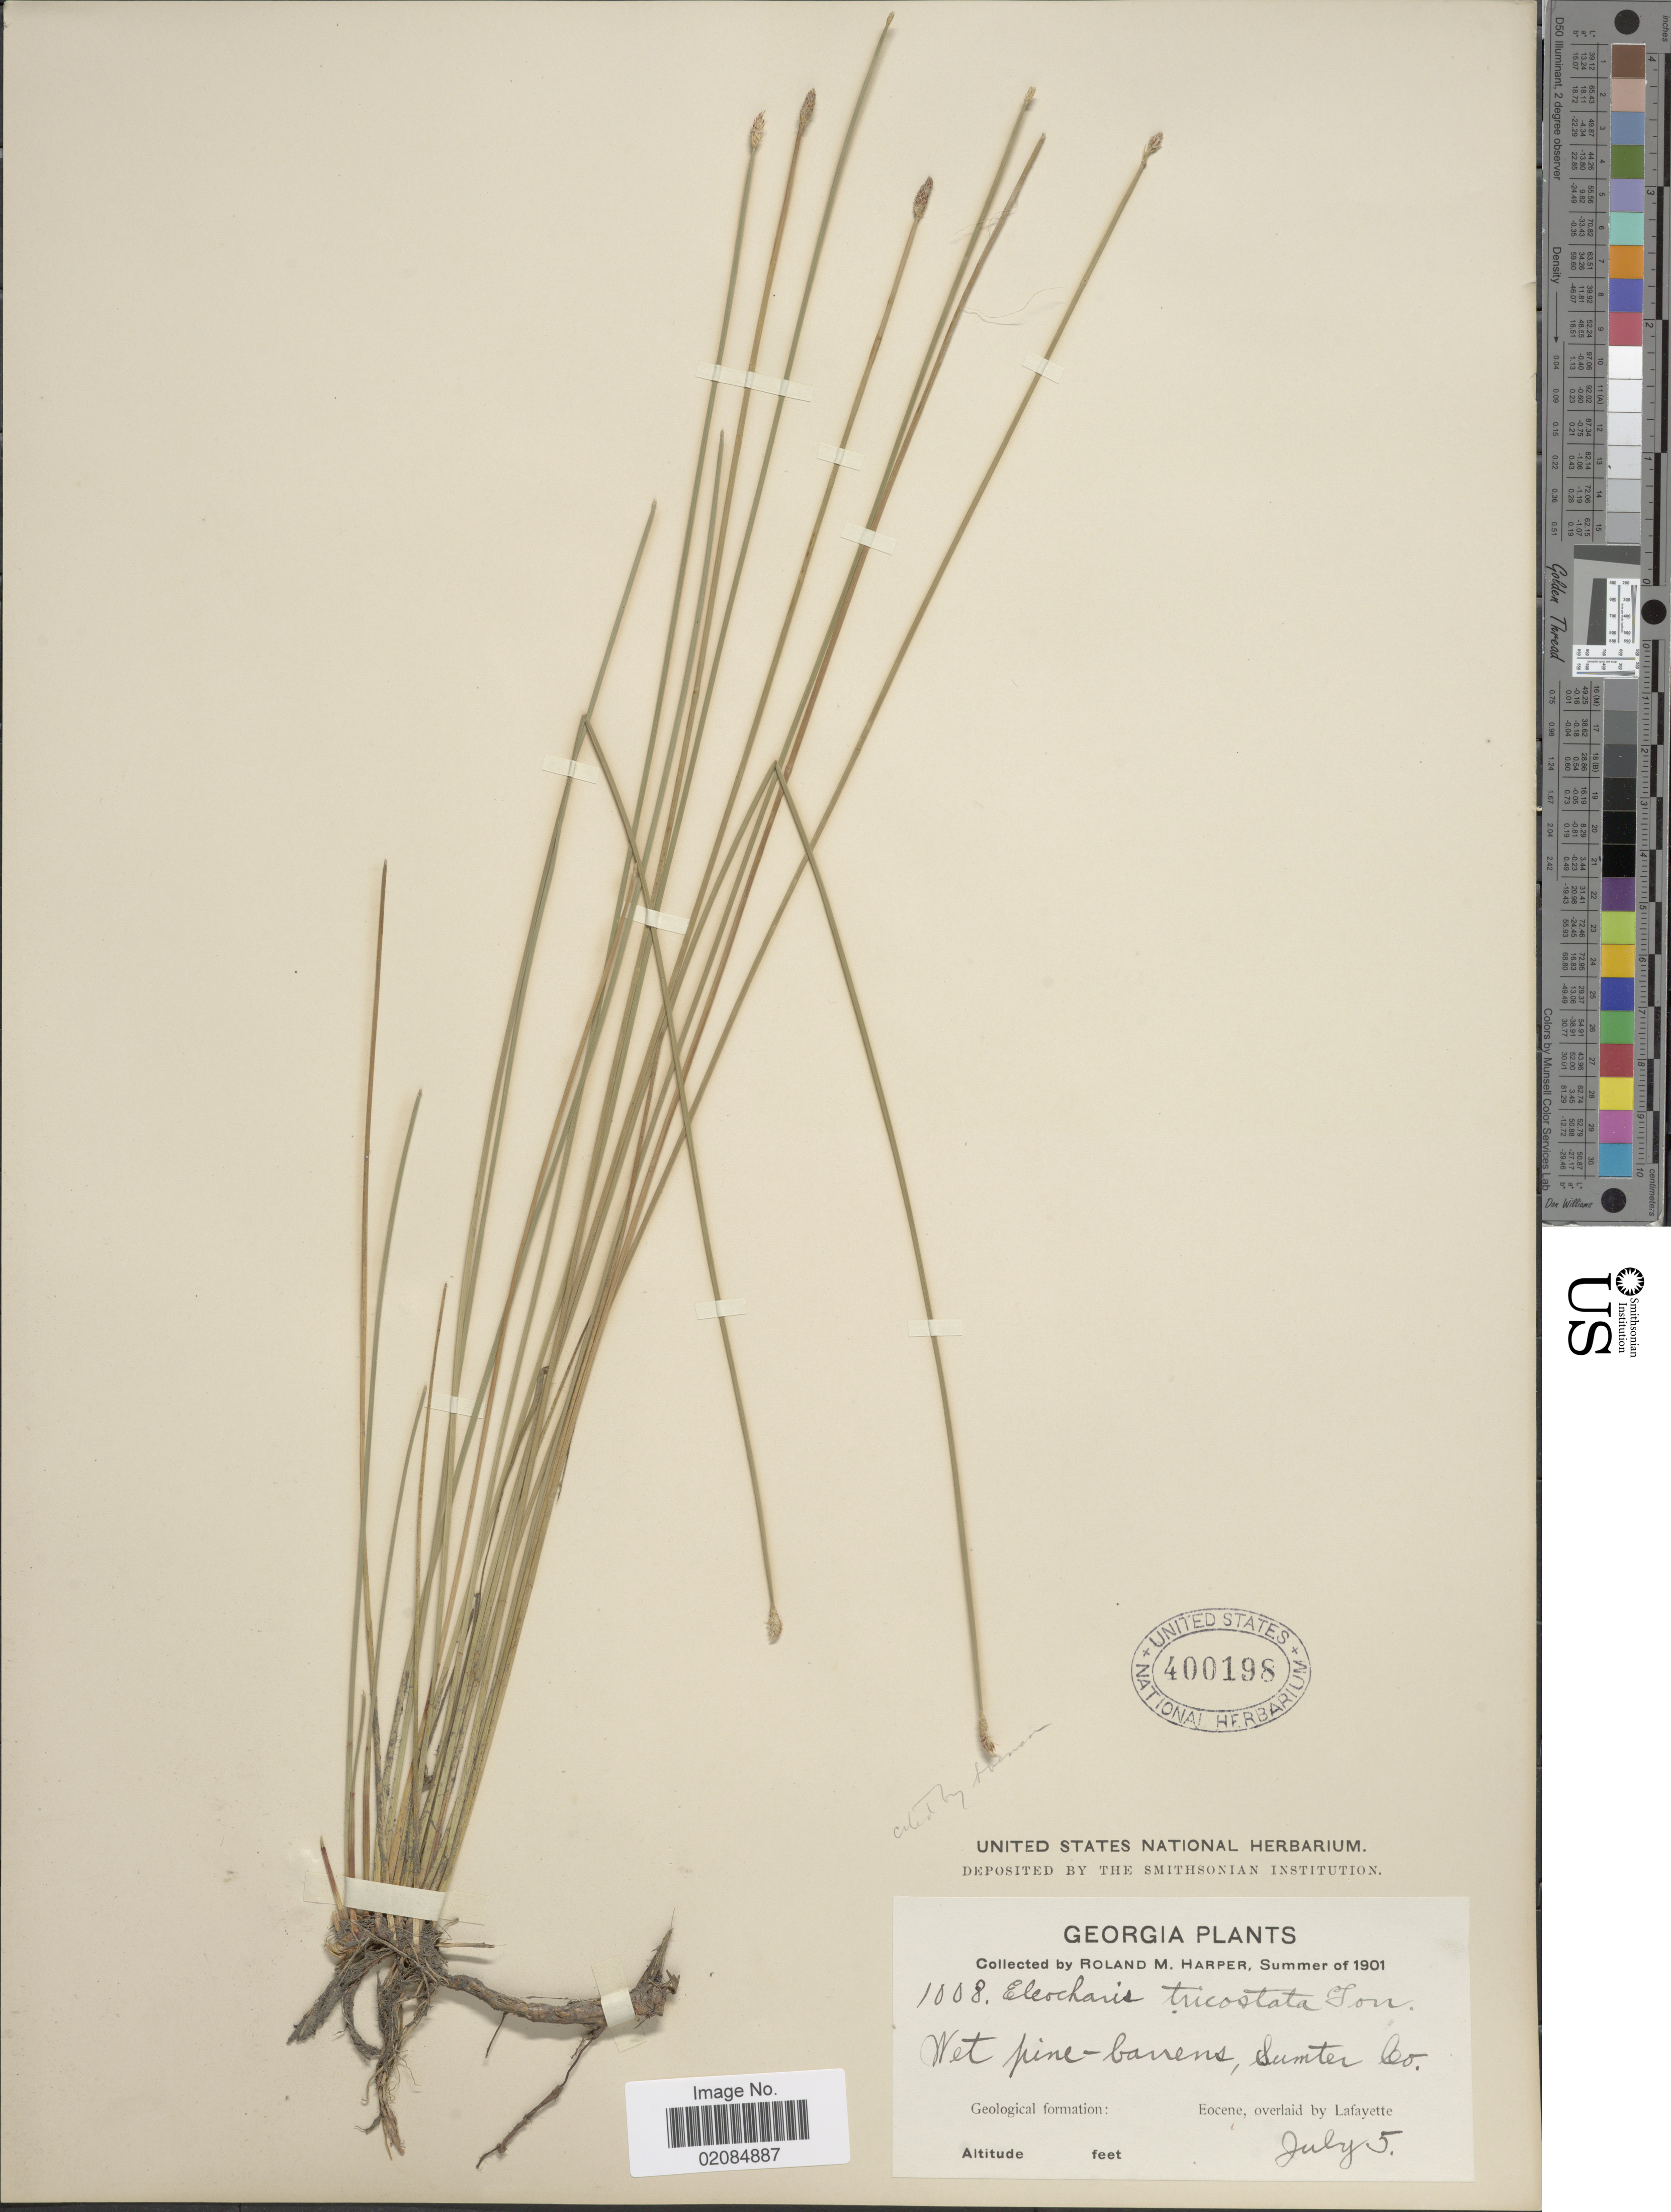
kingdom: Plantae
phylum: Tracheophyta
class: Liliopsida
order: Poales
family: Cyperaceae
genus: Eleocharis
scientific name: Eleocharis tricostata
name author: Torr.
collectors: R. M. Harper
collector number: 1008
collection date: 1901-07-05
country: United States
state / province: Georgia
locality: Wet pine-barrens, Sumter Co. Geological formation: Eocene, overlaid by Lafayette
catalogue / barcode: US 400198